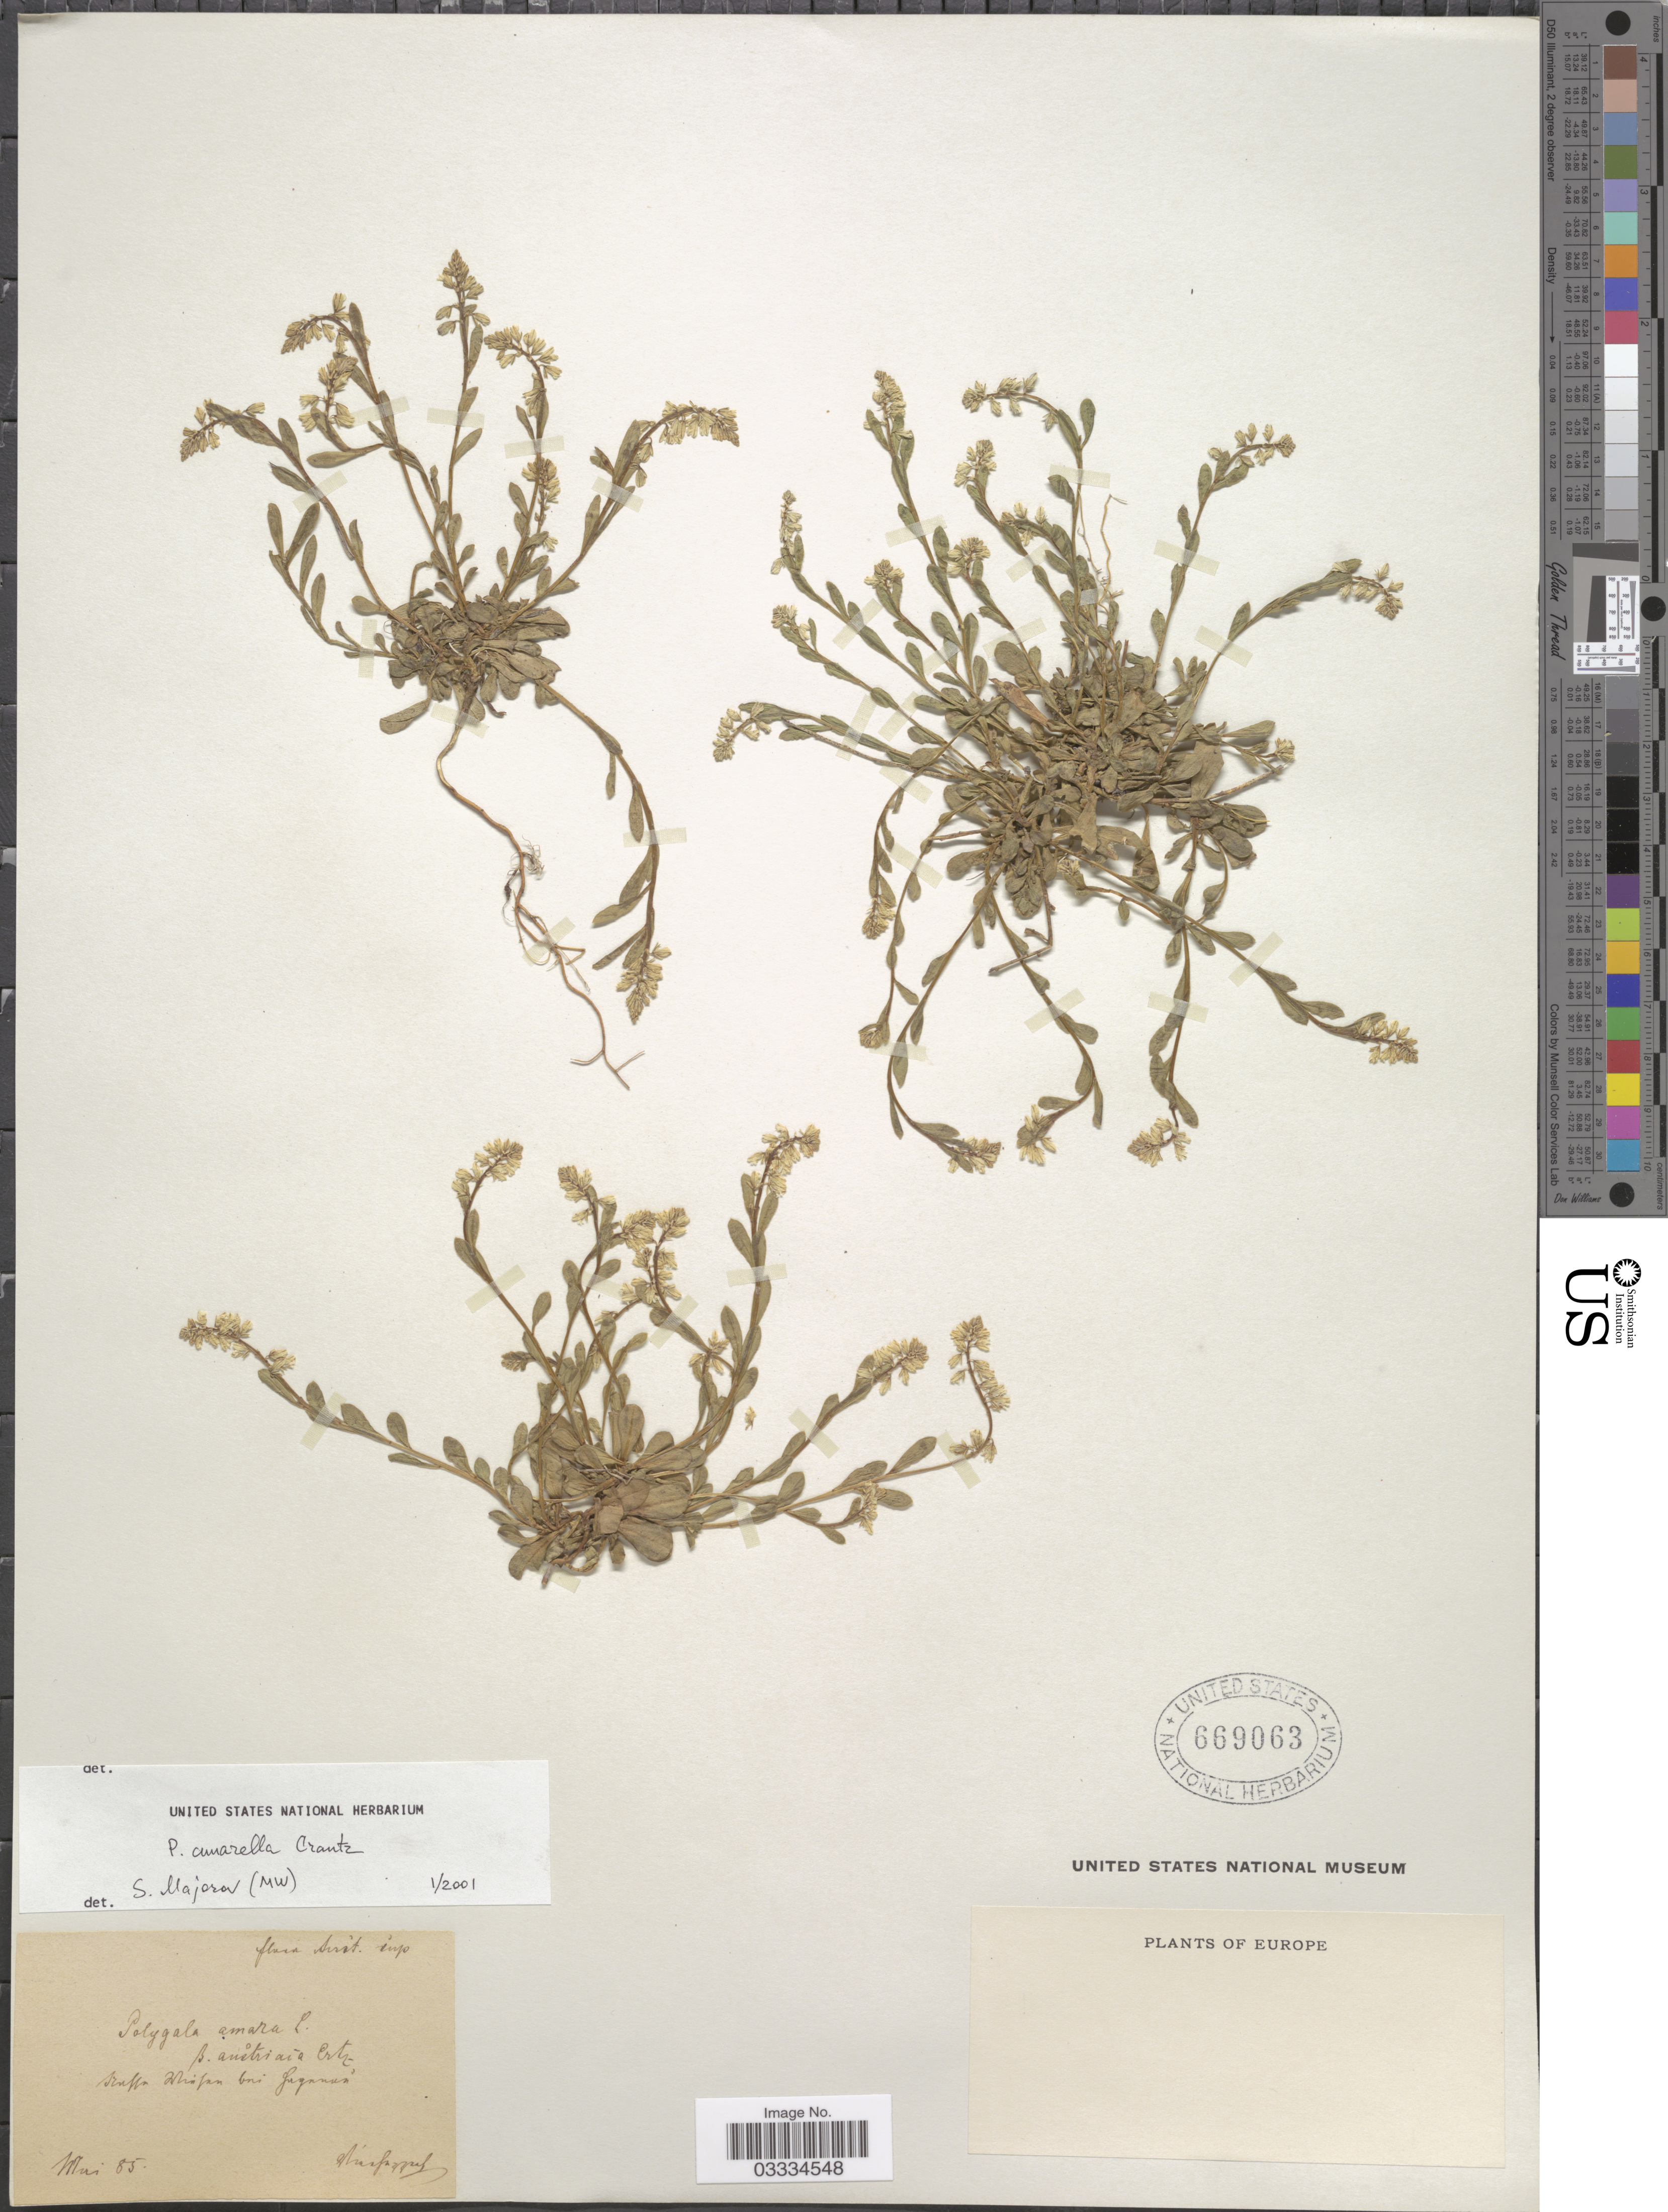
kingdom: Plantae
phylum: Tracheophyta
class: Magnoliopsida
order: Fabales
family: Polygalaceae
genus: Polygala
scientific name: Polygala amarella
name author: Crantz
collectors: F. Vierhapper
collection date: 1885-05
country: Austria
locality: Flora Aust. sup., nasse Wiesen bei Hagenau.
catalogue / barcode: US 669063